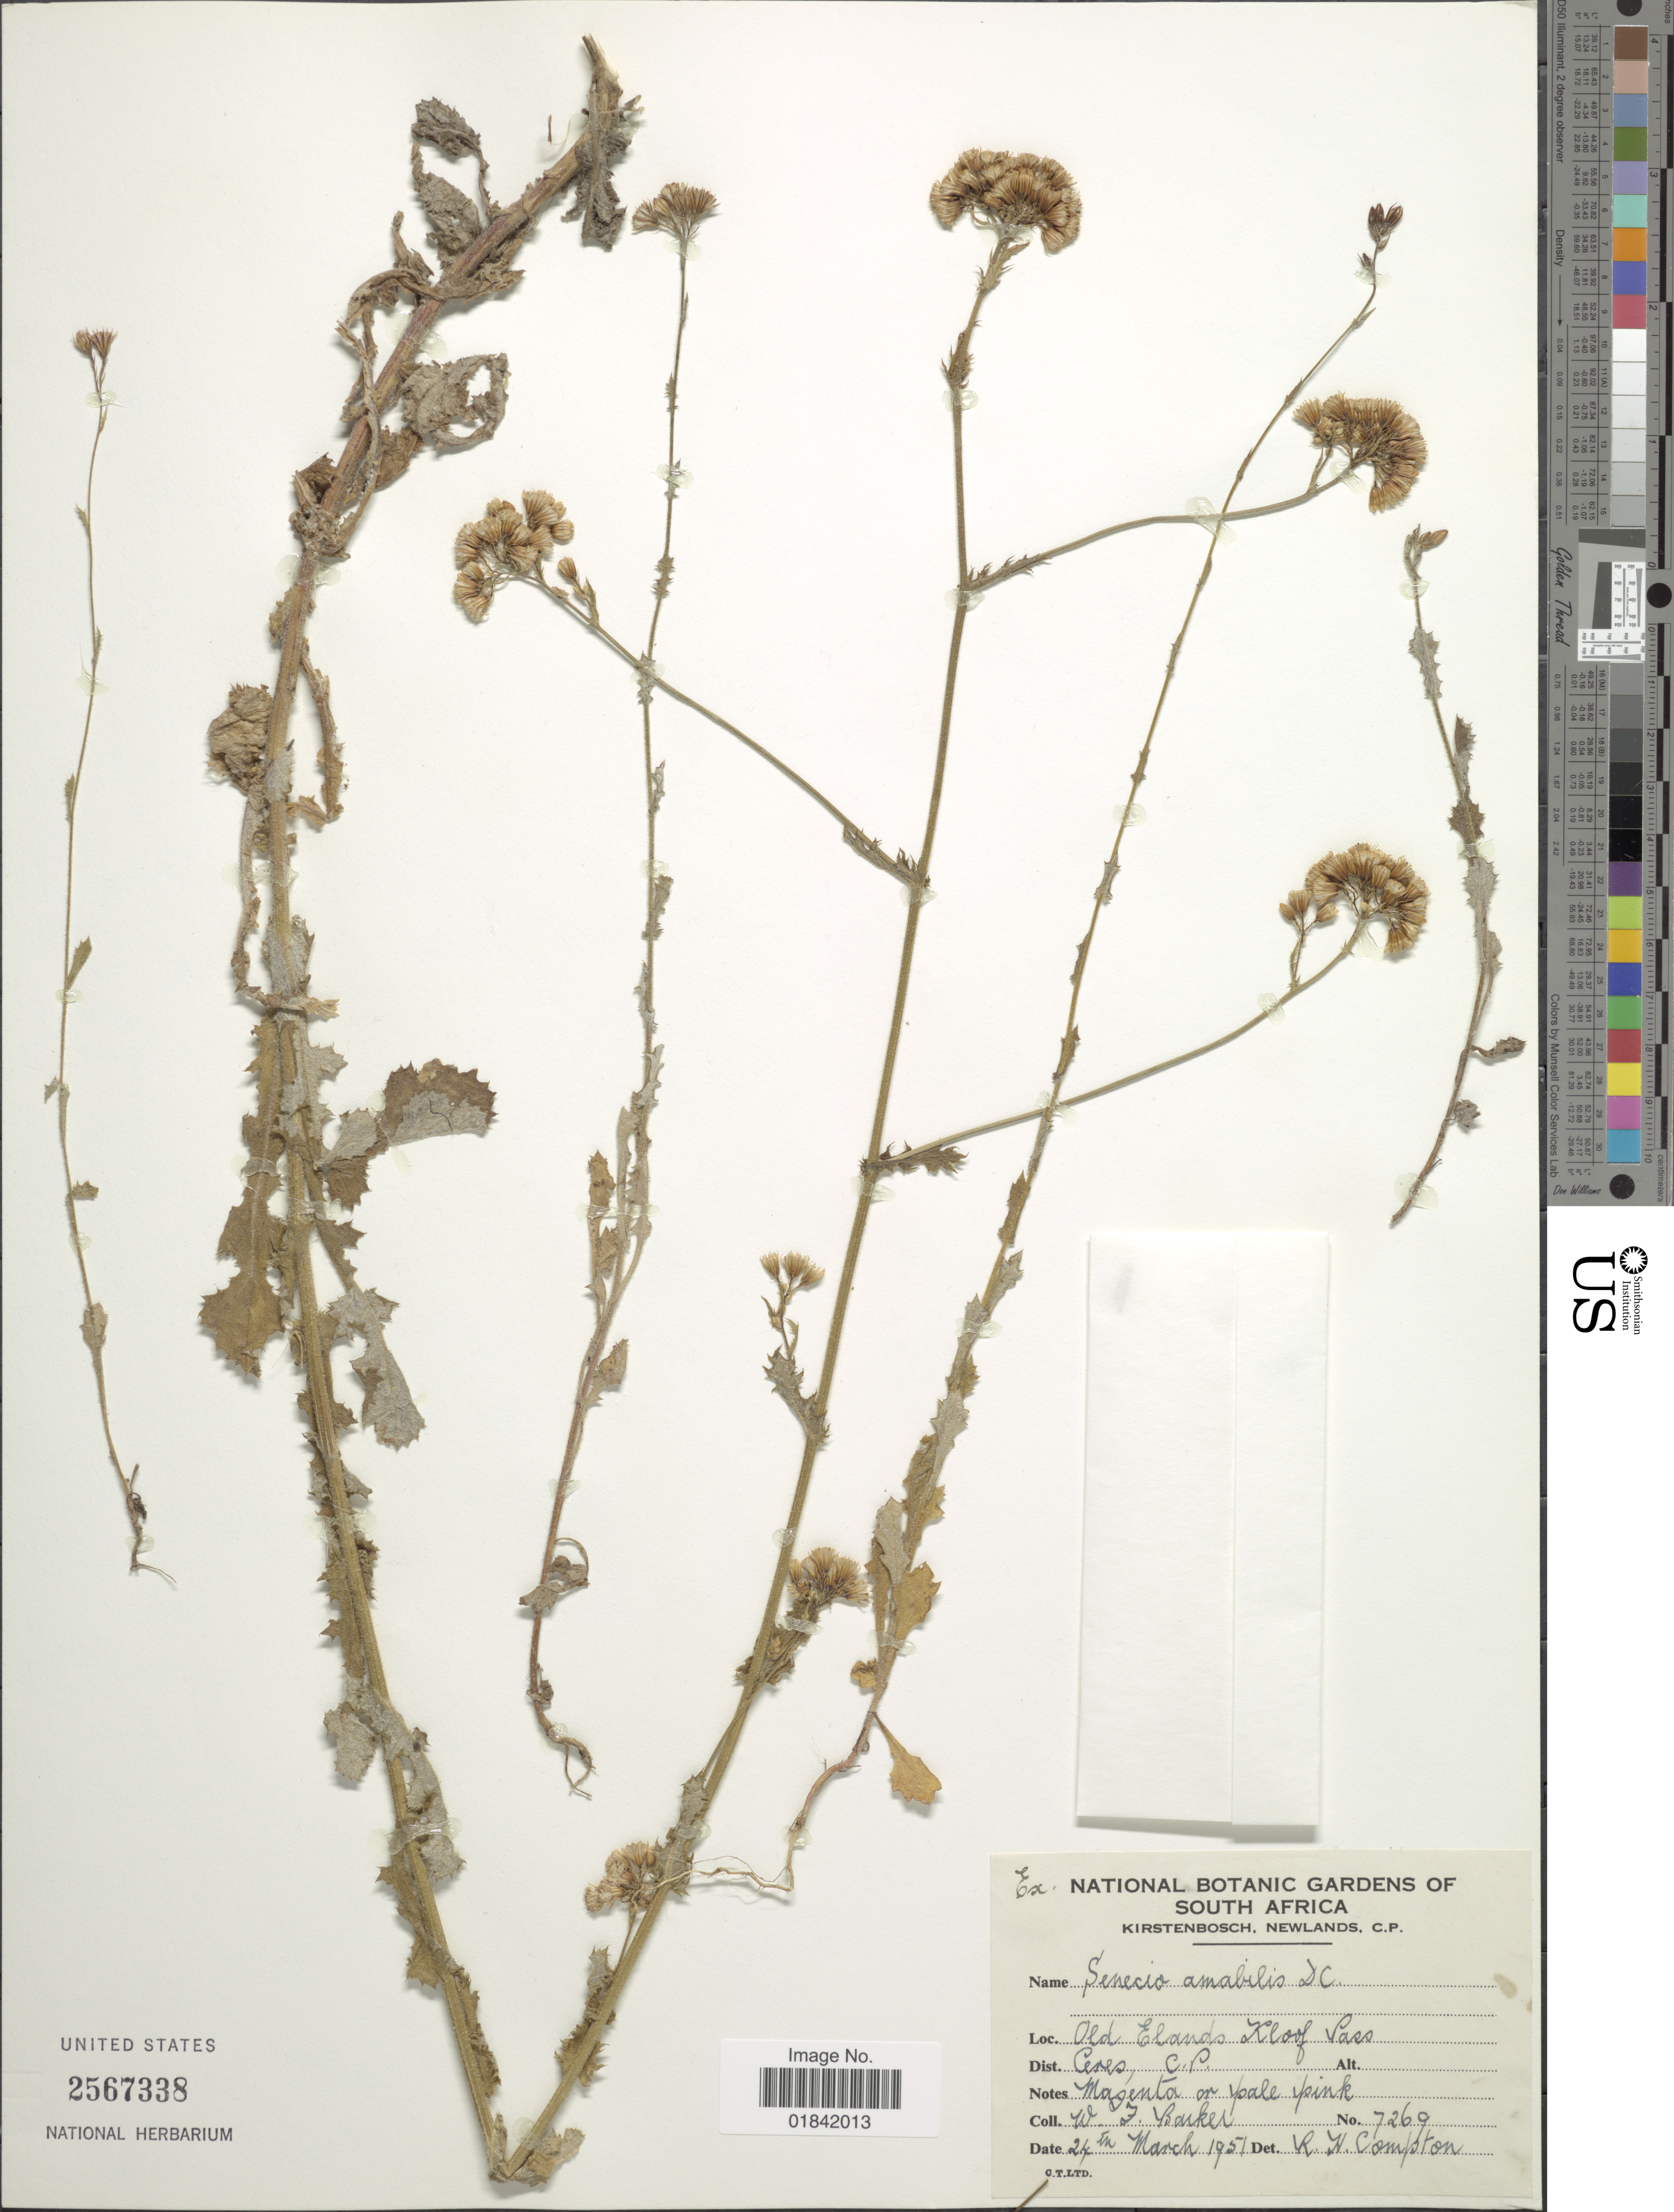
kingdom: Plantae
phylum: Tracheophyta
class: Magnoliopsida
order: Asterales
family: Asteraceae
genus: Senecio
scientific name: Senecio amabilis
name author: DC.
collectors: W. F. Barker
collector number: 7269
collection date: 1951-03-24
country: South Africa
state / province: Western Cape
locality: Old Elands Kloof Pass, Ceres, C. P.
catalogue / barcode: US 2567338